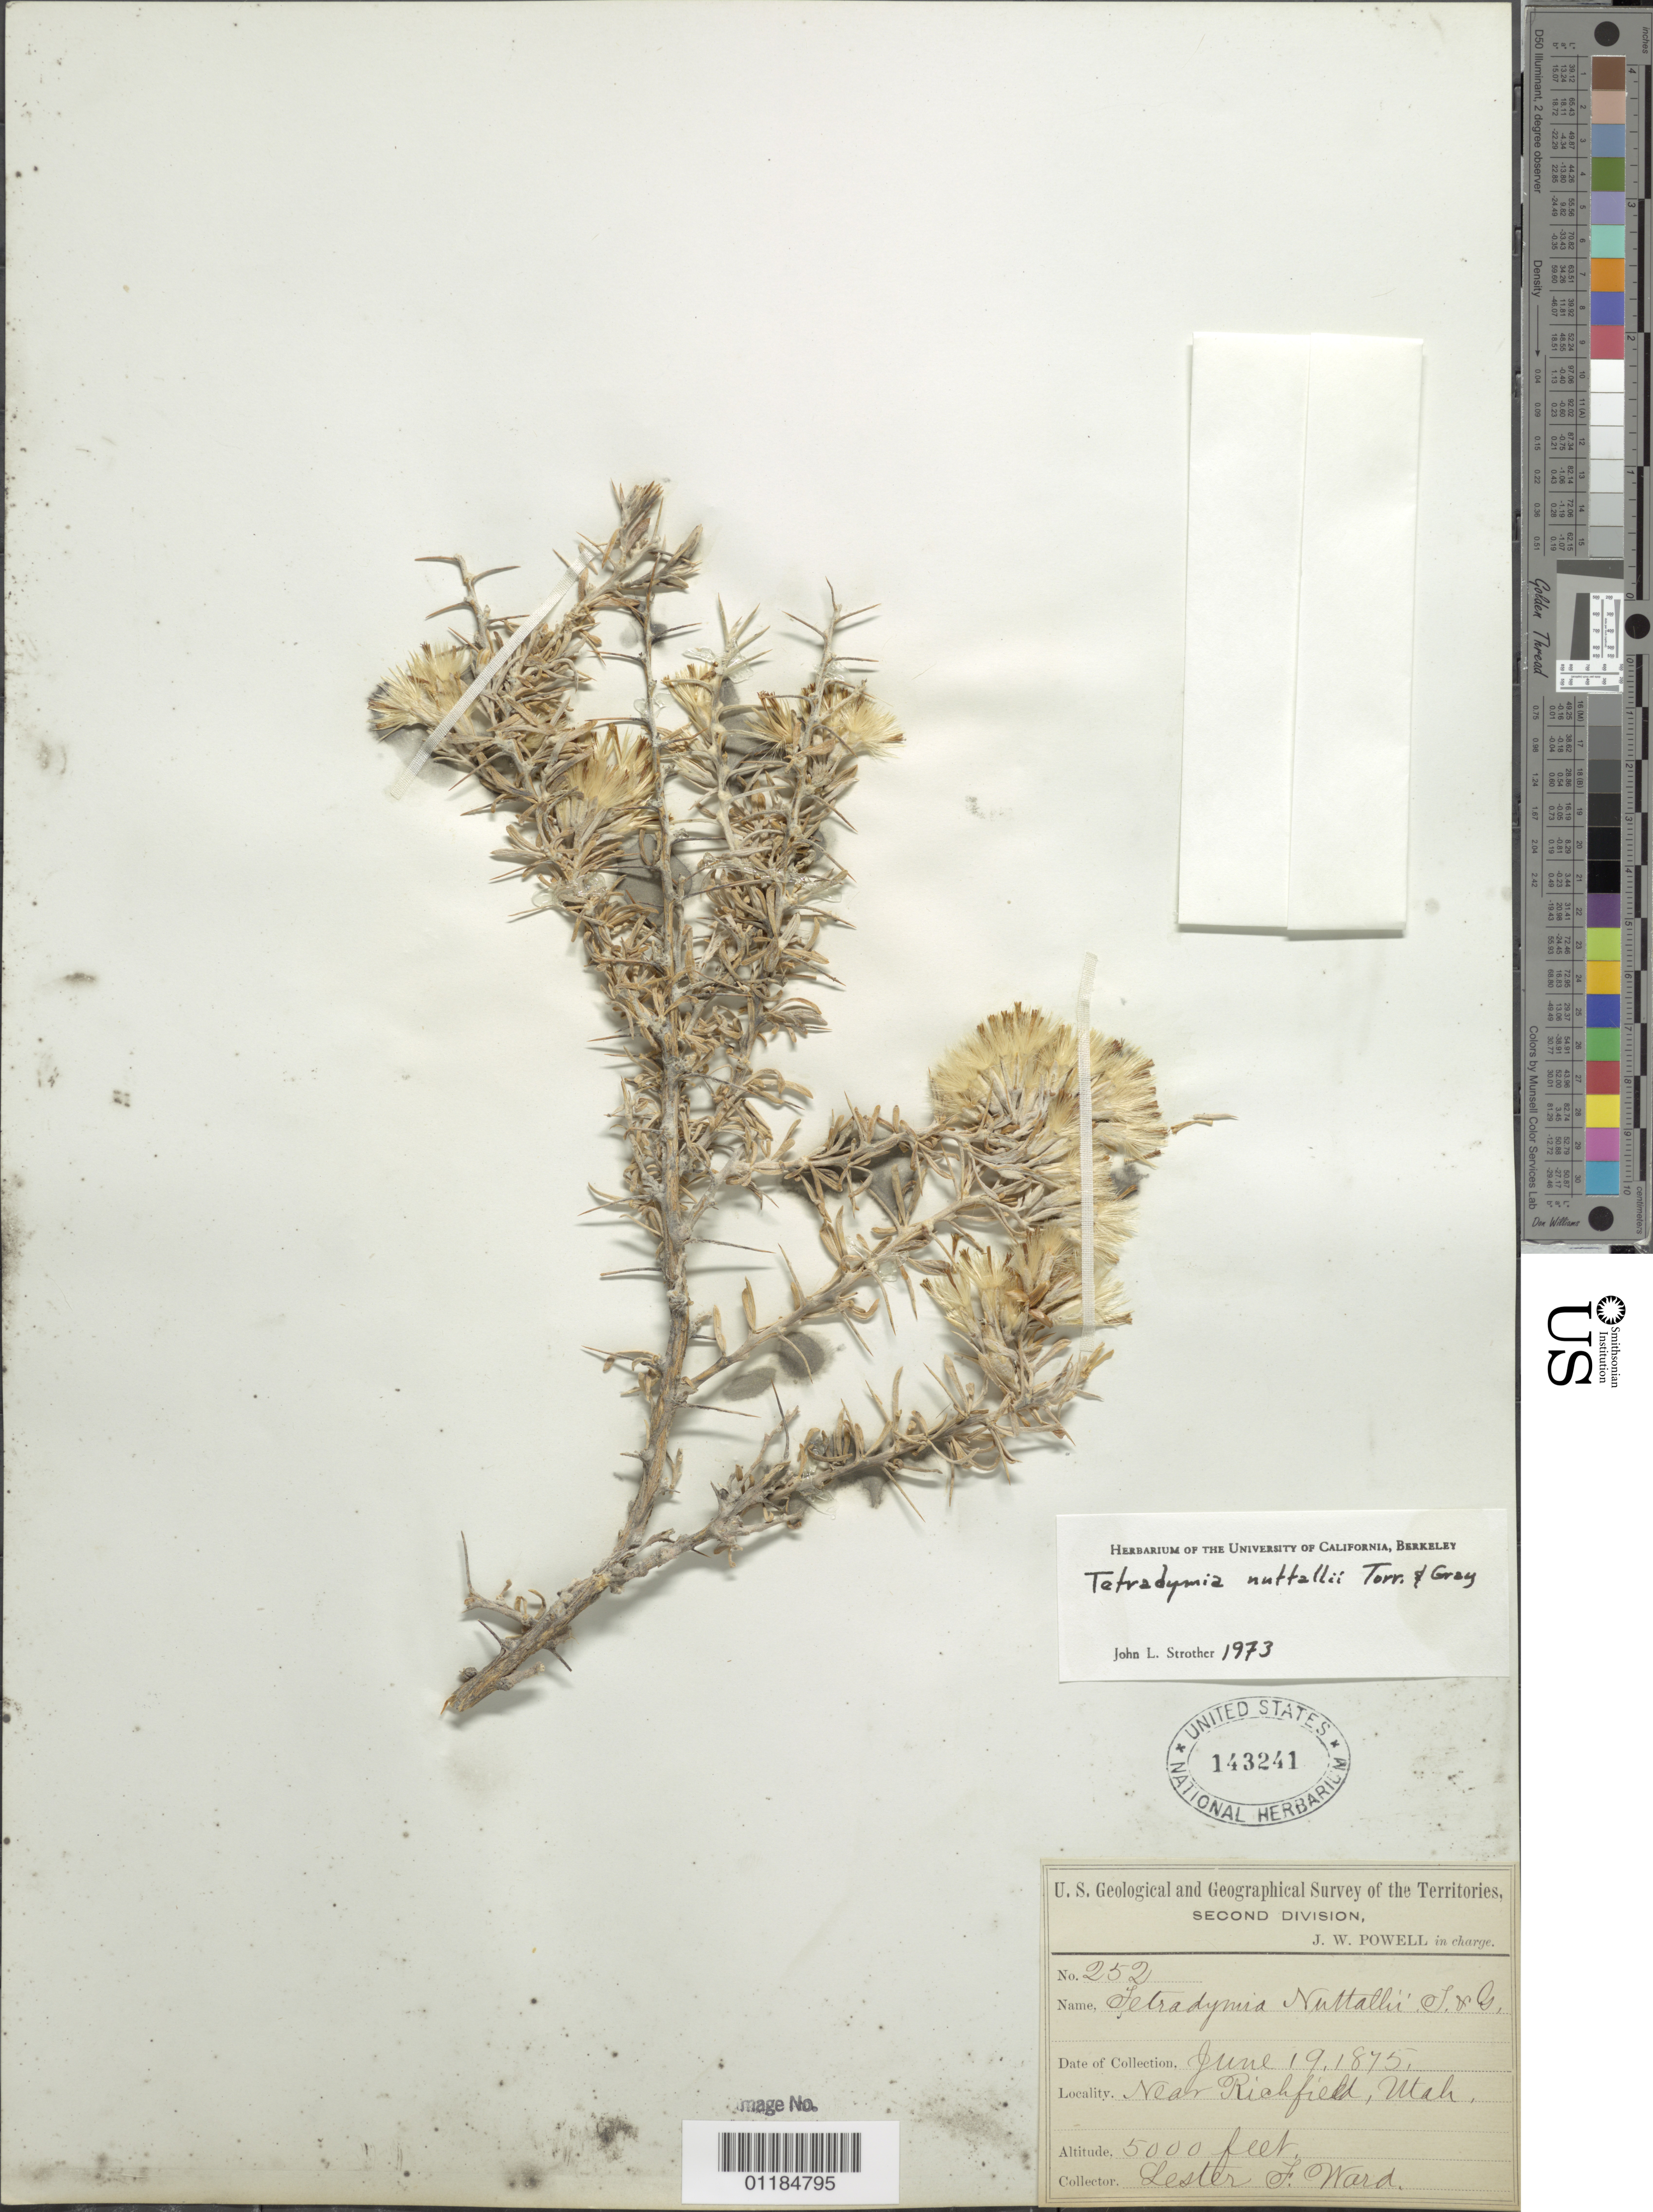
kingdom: Plantae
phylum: Tracheophyta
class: Magnoliopsida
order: Asterales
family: Asteraceae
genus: Tetradymia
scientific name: Tetradymia nuttallii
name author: Torr. & A. Gray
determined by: Strother, J. L., (UC), University of California Berkeley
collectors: L. F. Ward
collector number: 252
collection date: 1875-06-19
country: United States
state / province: Utah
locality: near Richfield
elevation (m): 1524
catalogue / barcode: US 143241